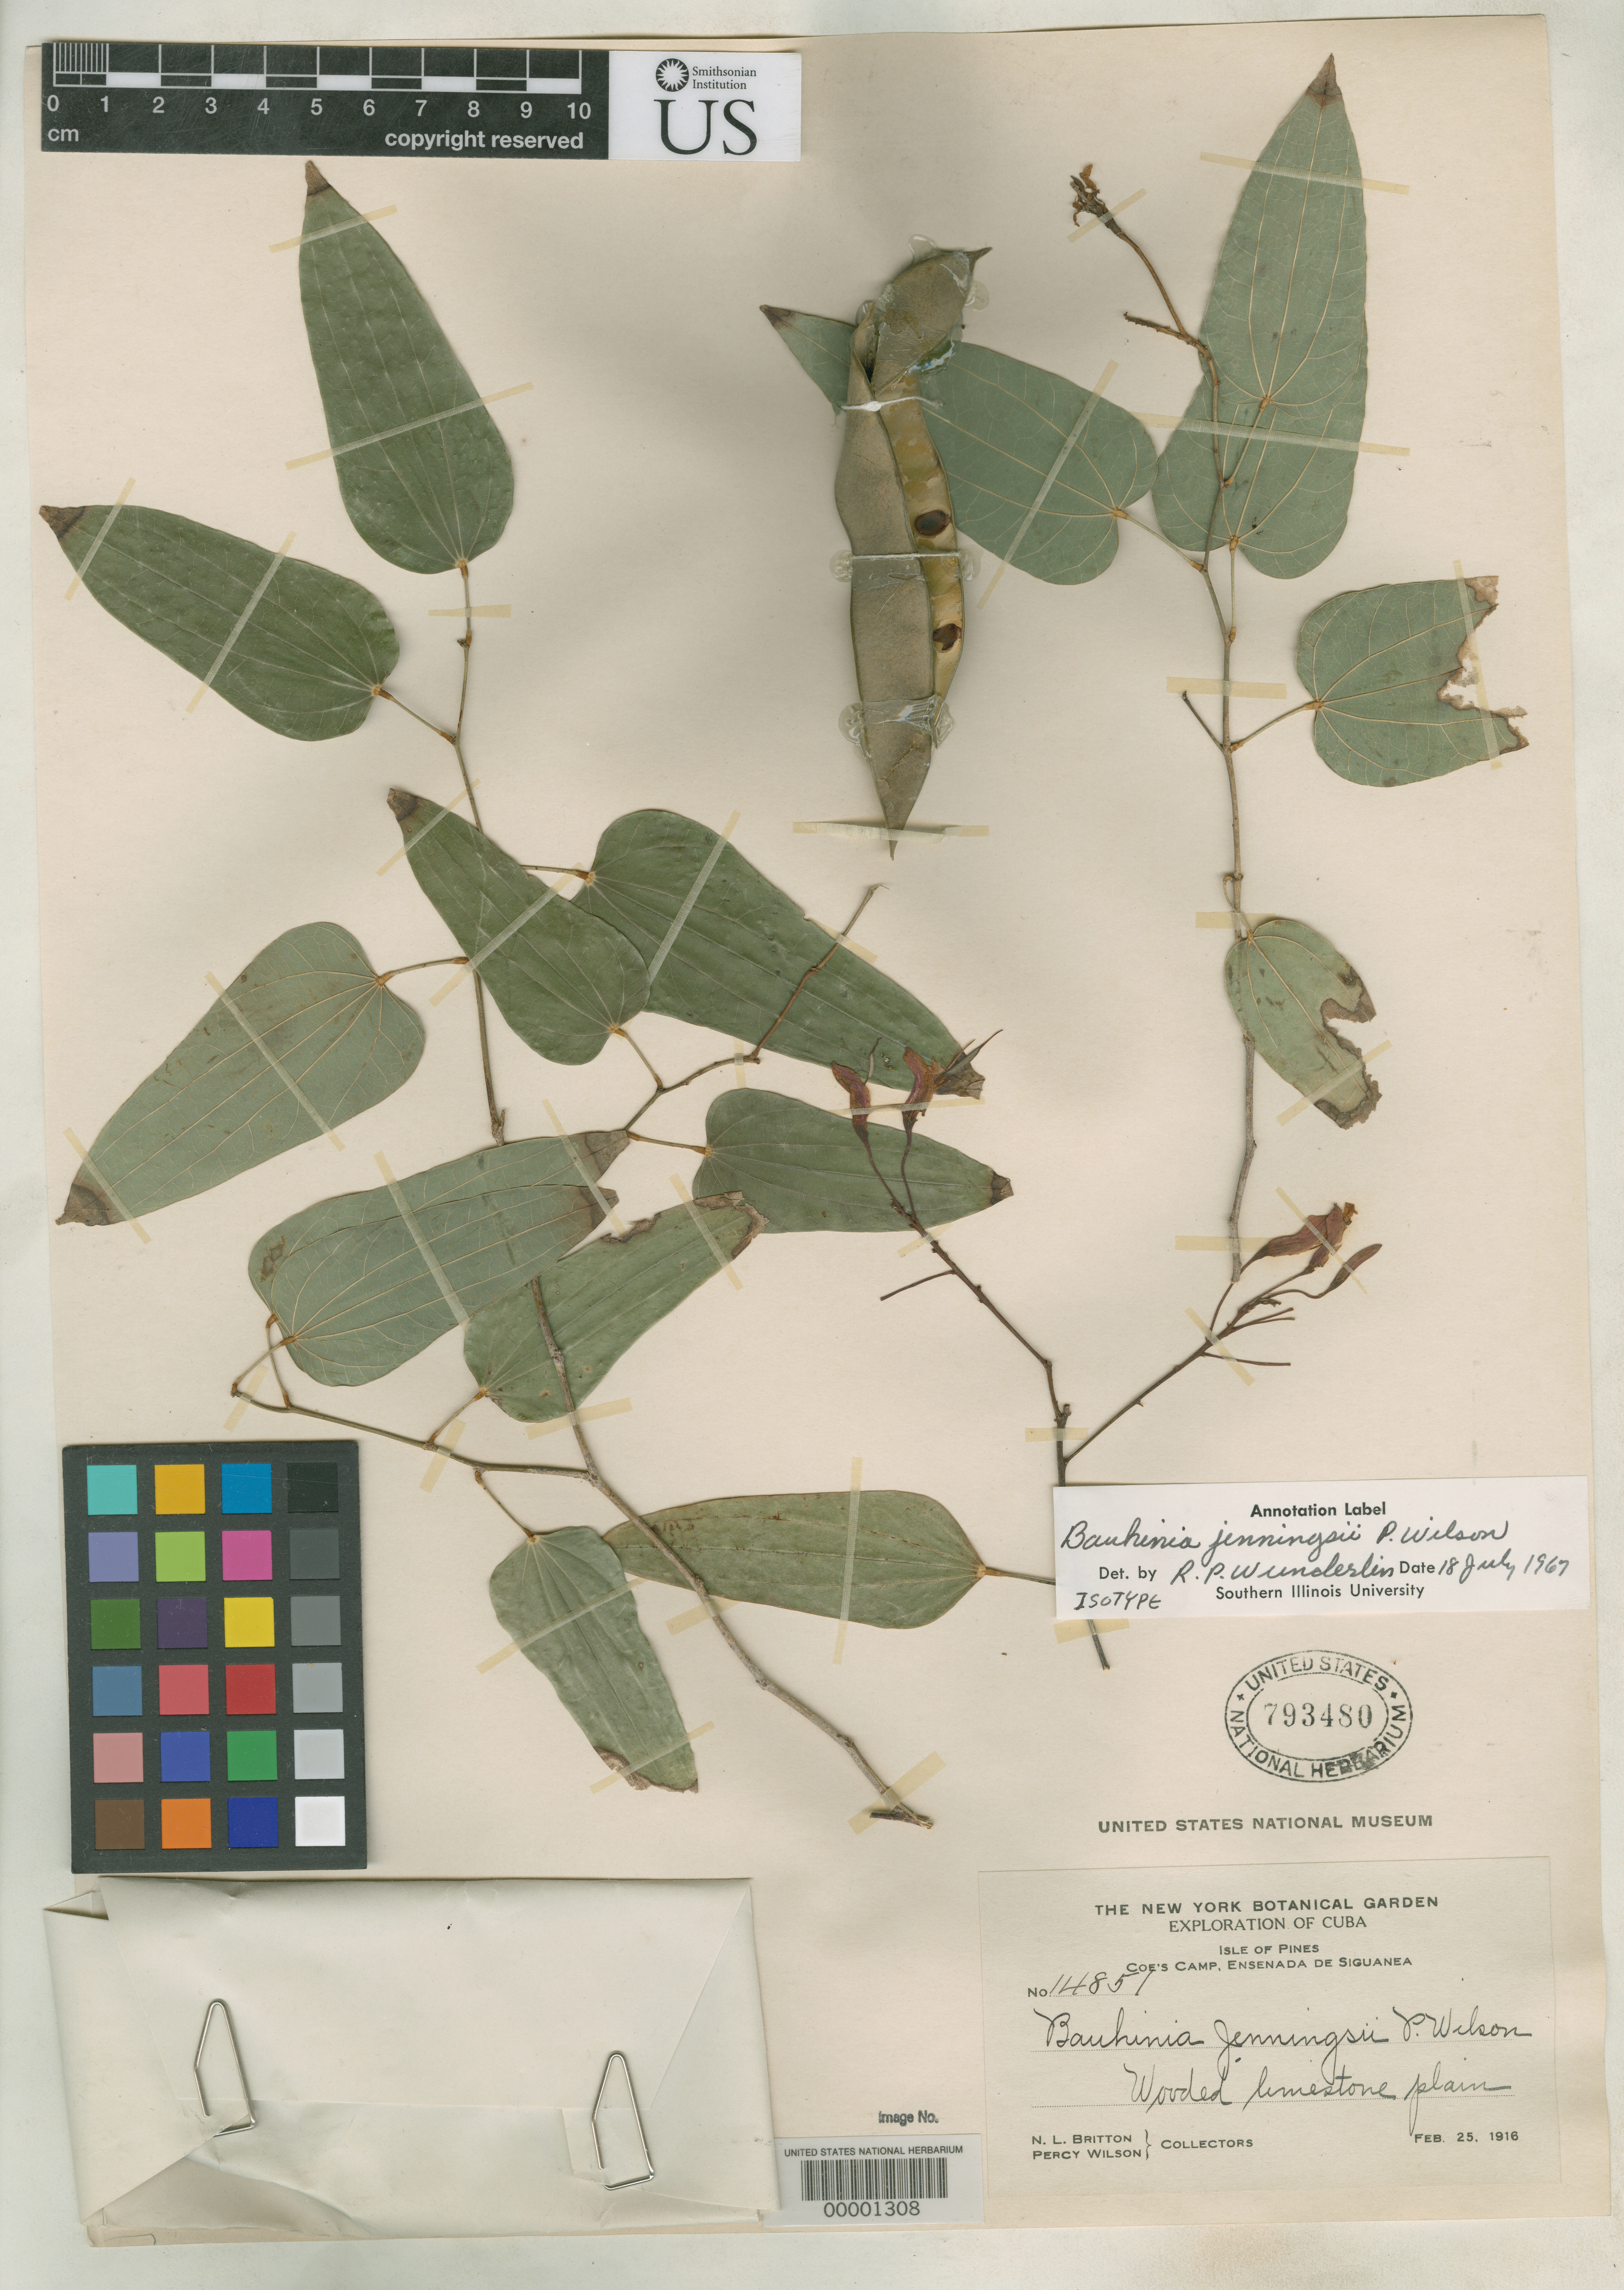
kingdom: Plantae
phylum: Tracheophyta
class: Magnoliopsida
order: Fabales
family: Fabaceae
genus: Bauhinia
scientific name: Bauhinia jenningsii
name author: Paul G. Wilson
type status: Isotype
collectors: N. Britton & P. Wilson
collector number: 14851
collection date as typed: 25 Feb 1916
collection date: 1916-02-25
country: Cuba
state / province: Isla de La Juventud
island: Isla de La Juventud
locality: Coe's Camp, Ensanada de Siguanea (as Isle of Pines).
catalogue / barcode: US 793480